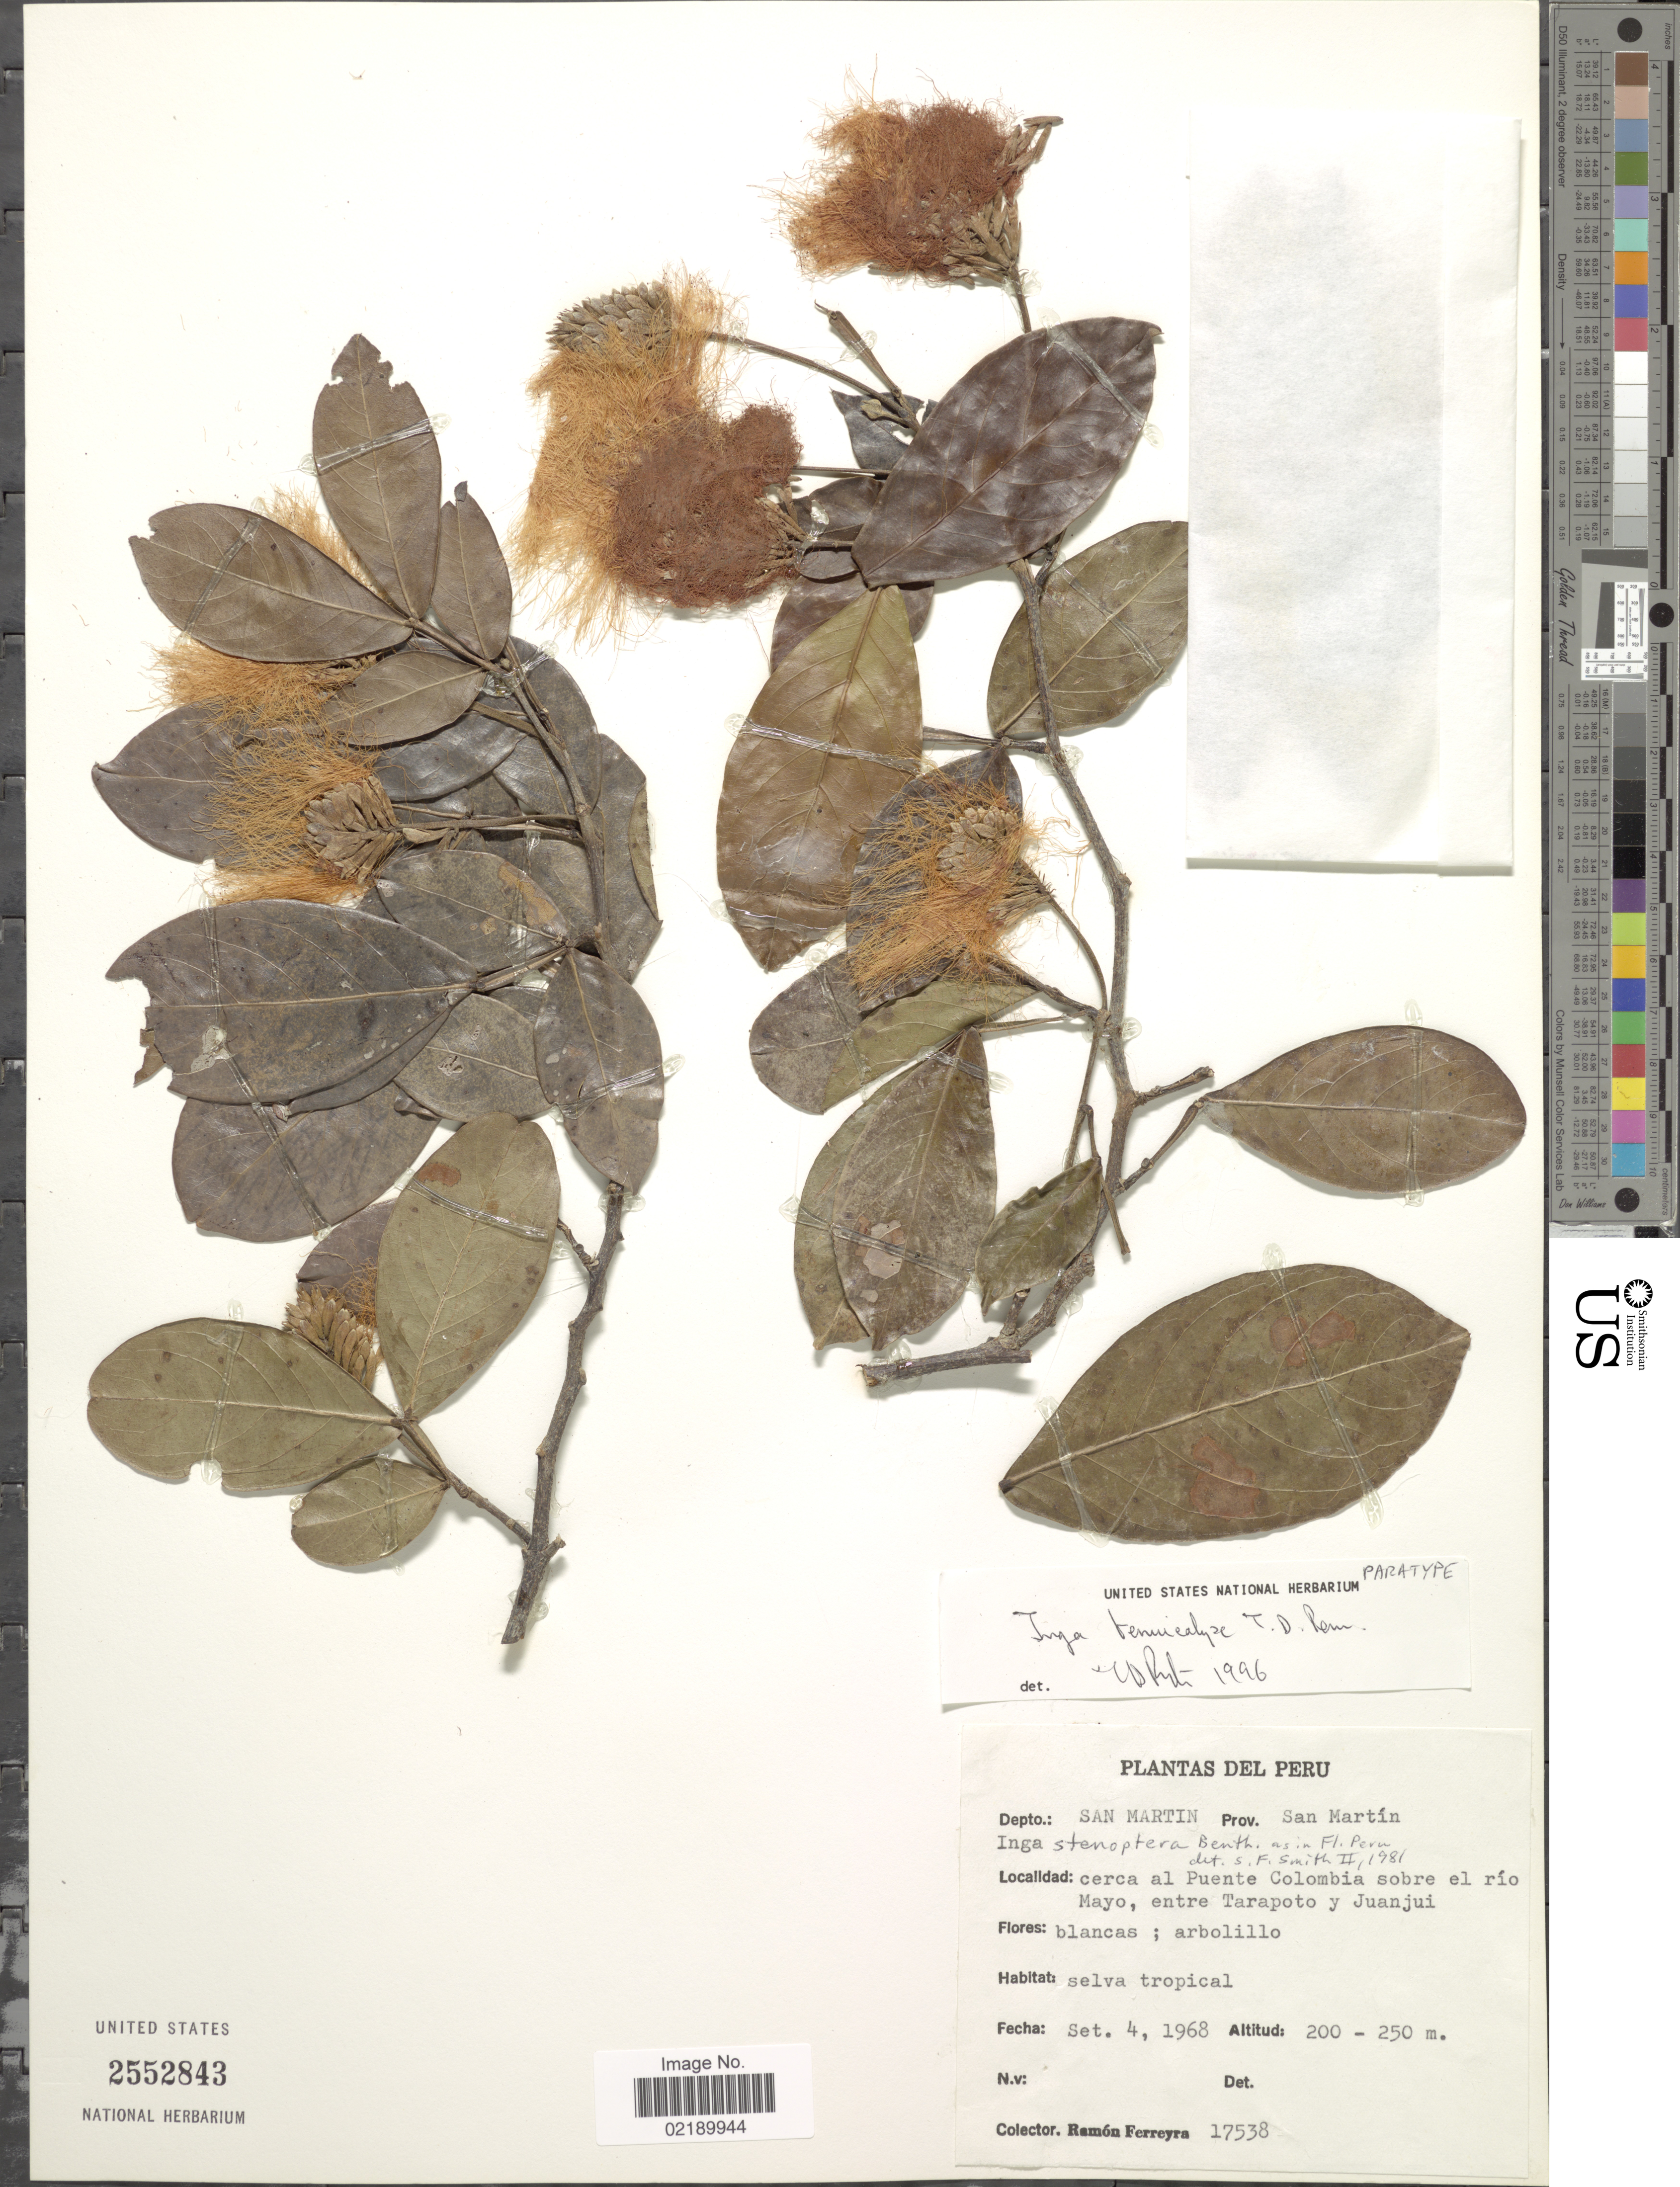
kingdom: Plantae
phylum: Tracheophyta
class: Magnoliopsida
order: Fabales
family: Fabaceae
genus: Inga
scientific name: Inga tenuicalyx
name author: T.D. Penn.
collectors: R. A. Ferreyra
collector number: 17538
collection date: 1968-09-04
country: Peru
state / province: San Martín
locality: Prov. San Martin, cerca al Puente Colombia sobre el rio Mayo, entre Tarapoto y Juanjui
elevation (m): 200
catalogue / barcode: US 2552843